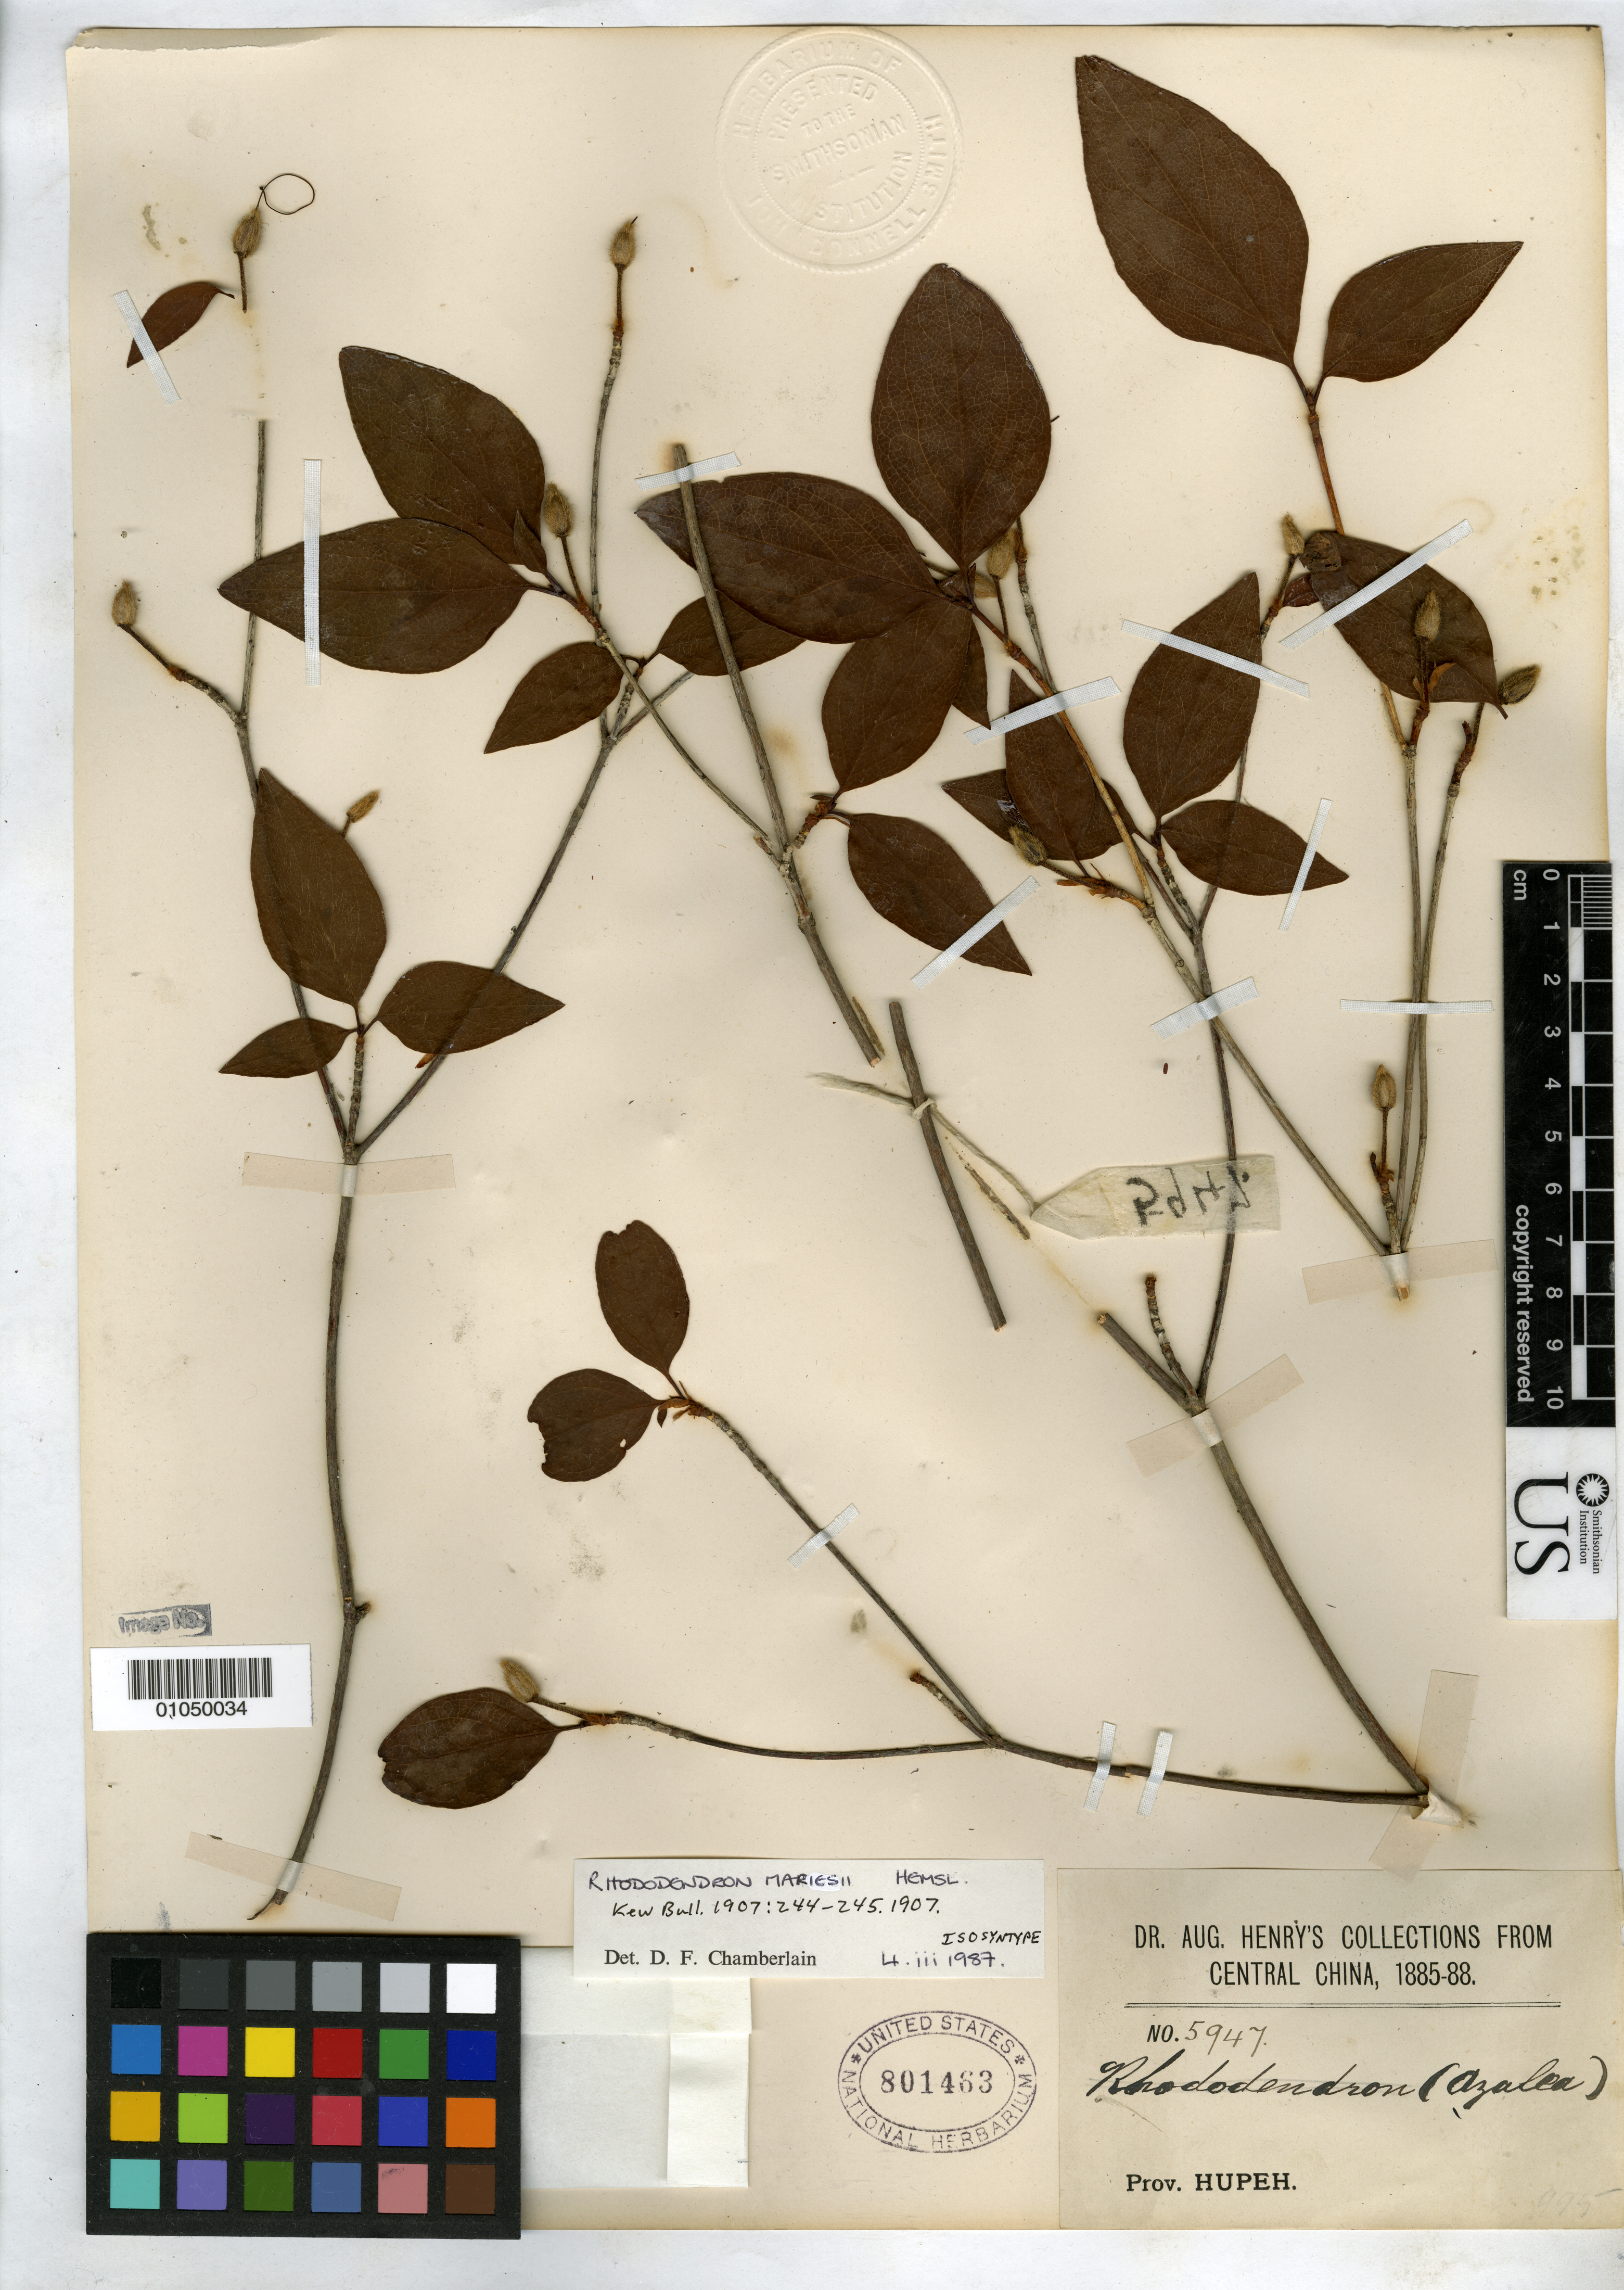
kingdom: Plantae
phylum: Tracheophyta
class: Magnoliopsida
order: Ericales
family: Ericaceae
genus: Rhododendron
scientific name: Rhododendron mariesii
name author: Hemsl. & E.H. Wilson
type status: Isosyntype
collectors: A. Henry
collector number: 5947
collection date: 1885/1888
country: China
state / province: Hubei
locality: Prov. Hupeh.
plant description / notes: Currently accepted name as cited by Jin X.-F. et al. (2010).; Specimen ex John Donnell Smith herbarium.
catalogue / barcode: US 801463